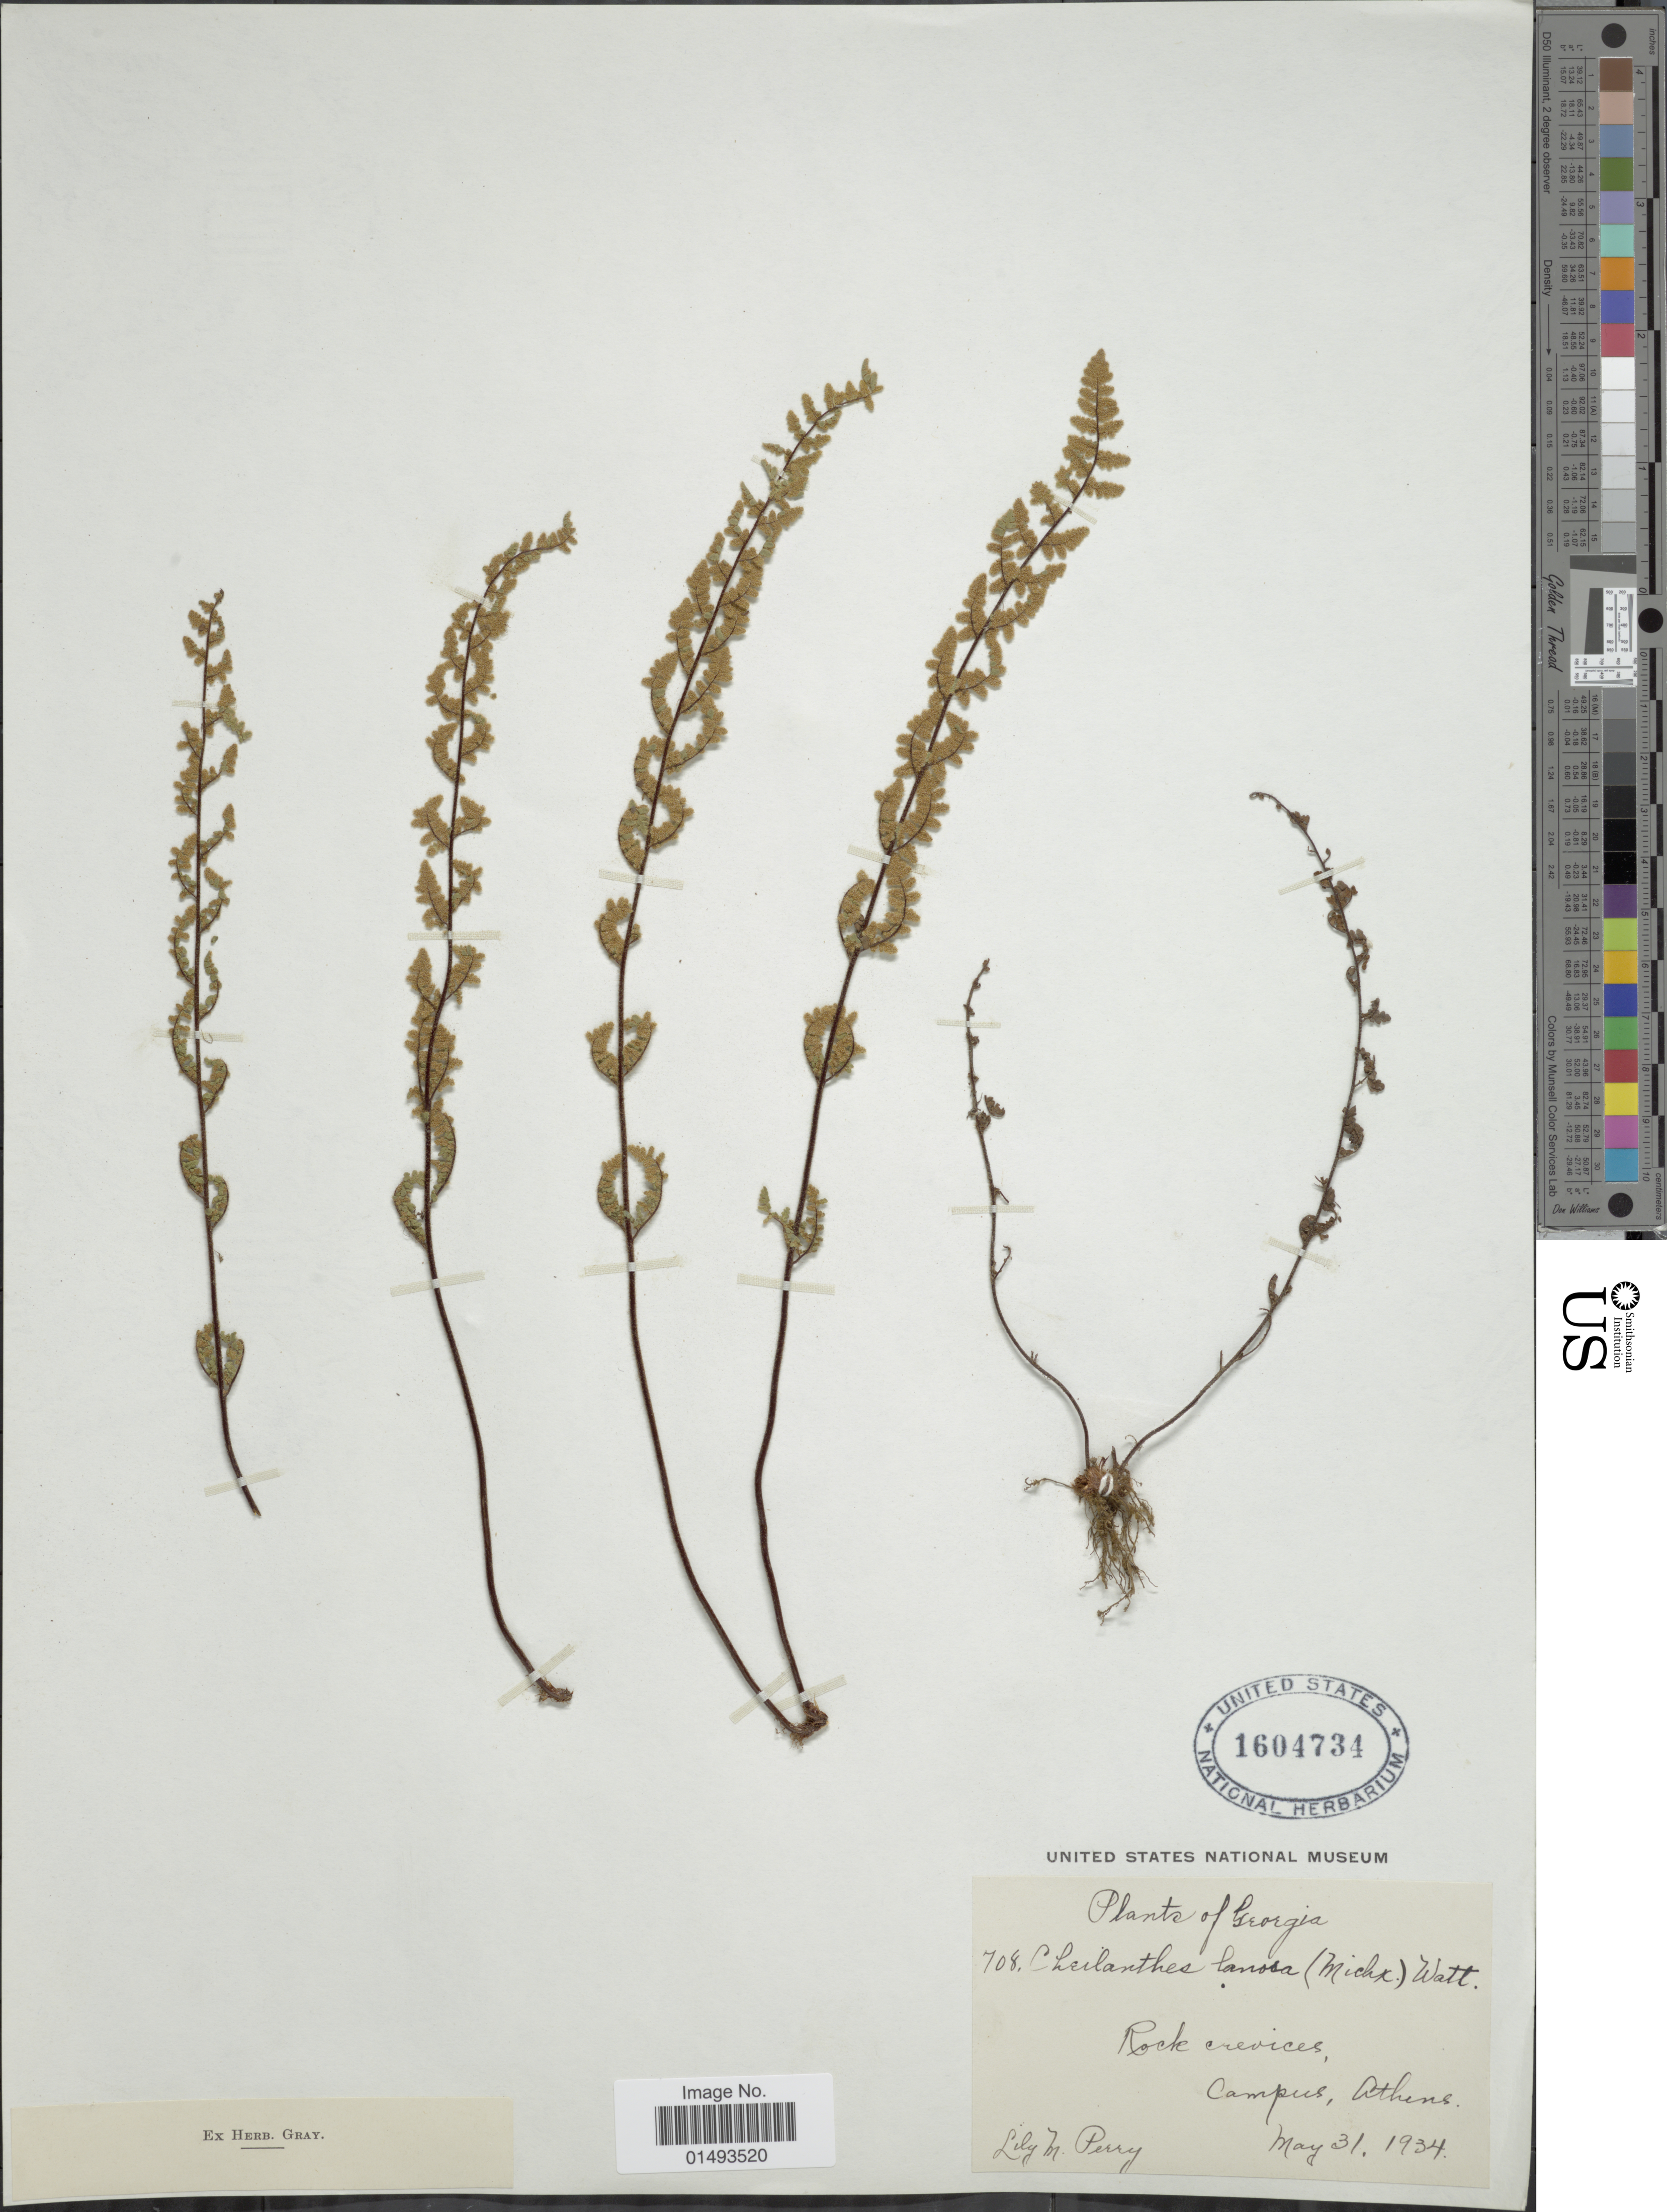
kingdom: Plantae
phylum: Tracheophyta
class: Polypodiopsida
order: Polypodiales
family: Pteridaceae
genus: Myriopteris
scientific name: Myriopteris lanosa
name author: (Michx.) Grusz & Windham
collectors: L. M. Perry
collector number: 708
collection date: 1934-05-31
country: United States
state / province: Georgia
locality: Plants of Georgia, Rock crevices campus, Athene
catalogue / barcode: US 1604734